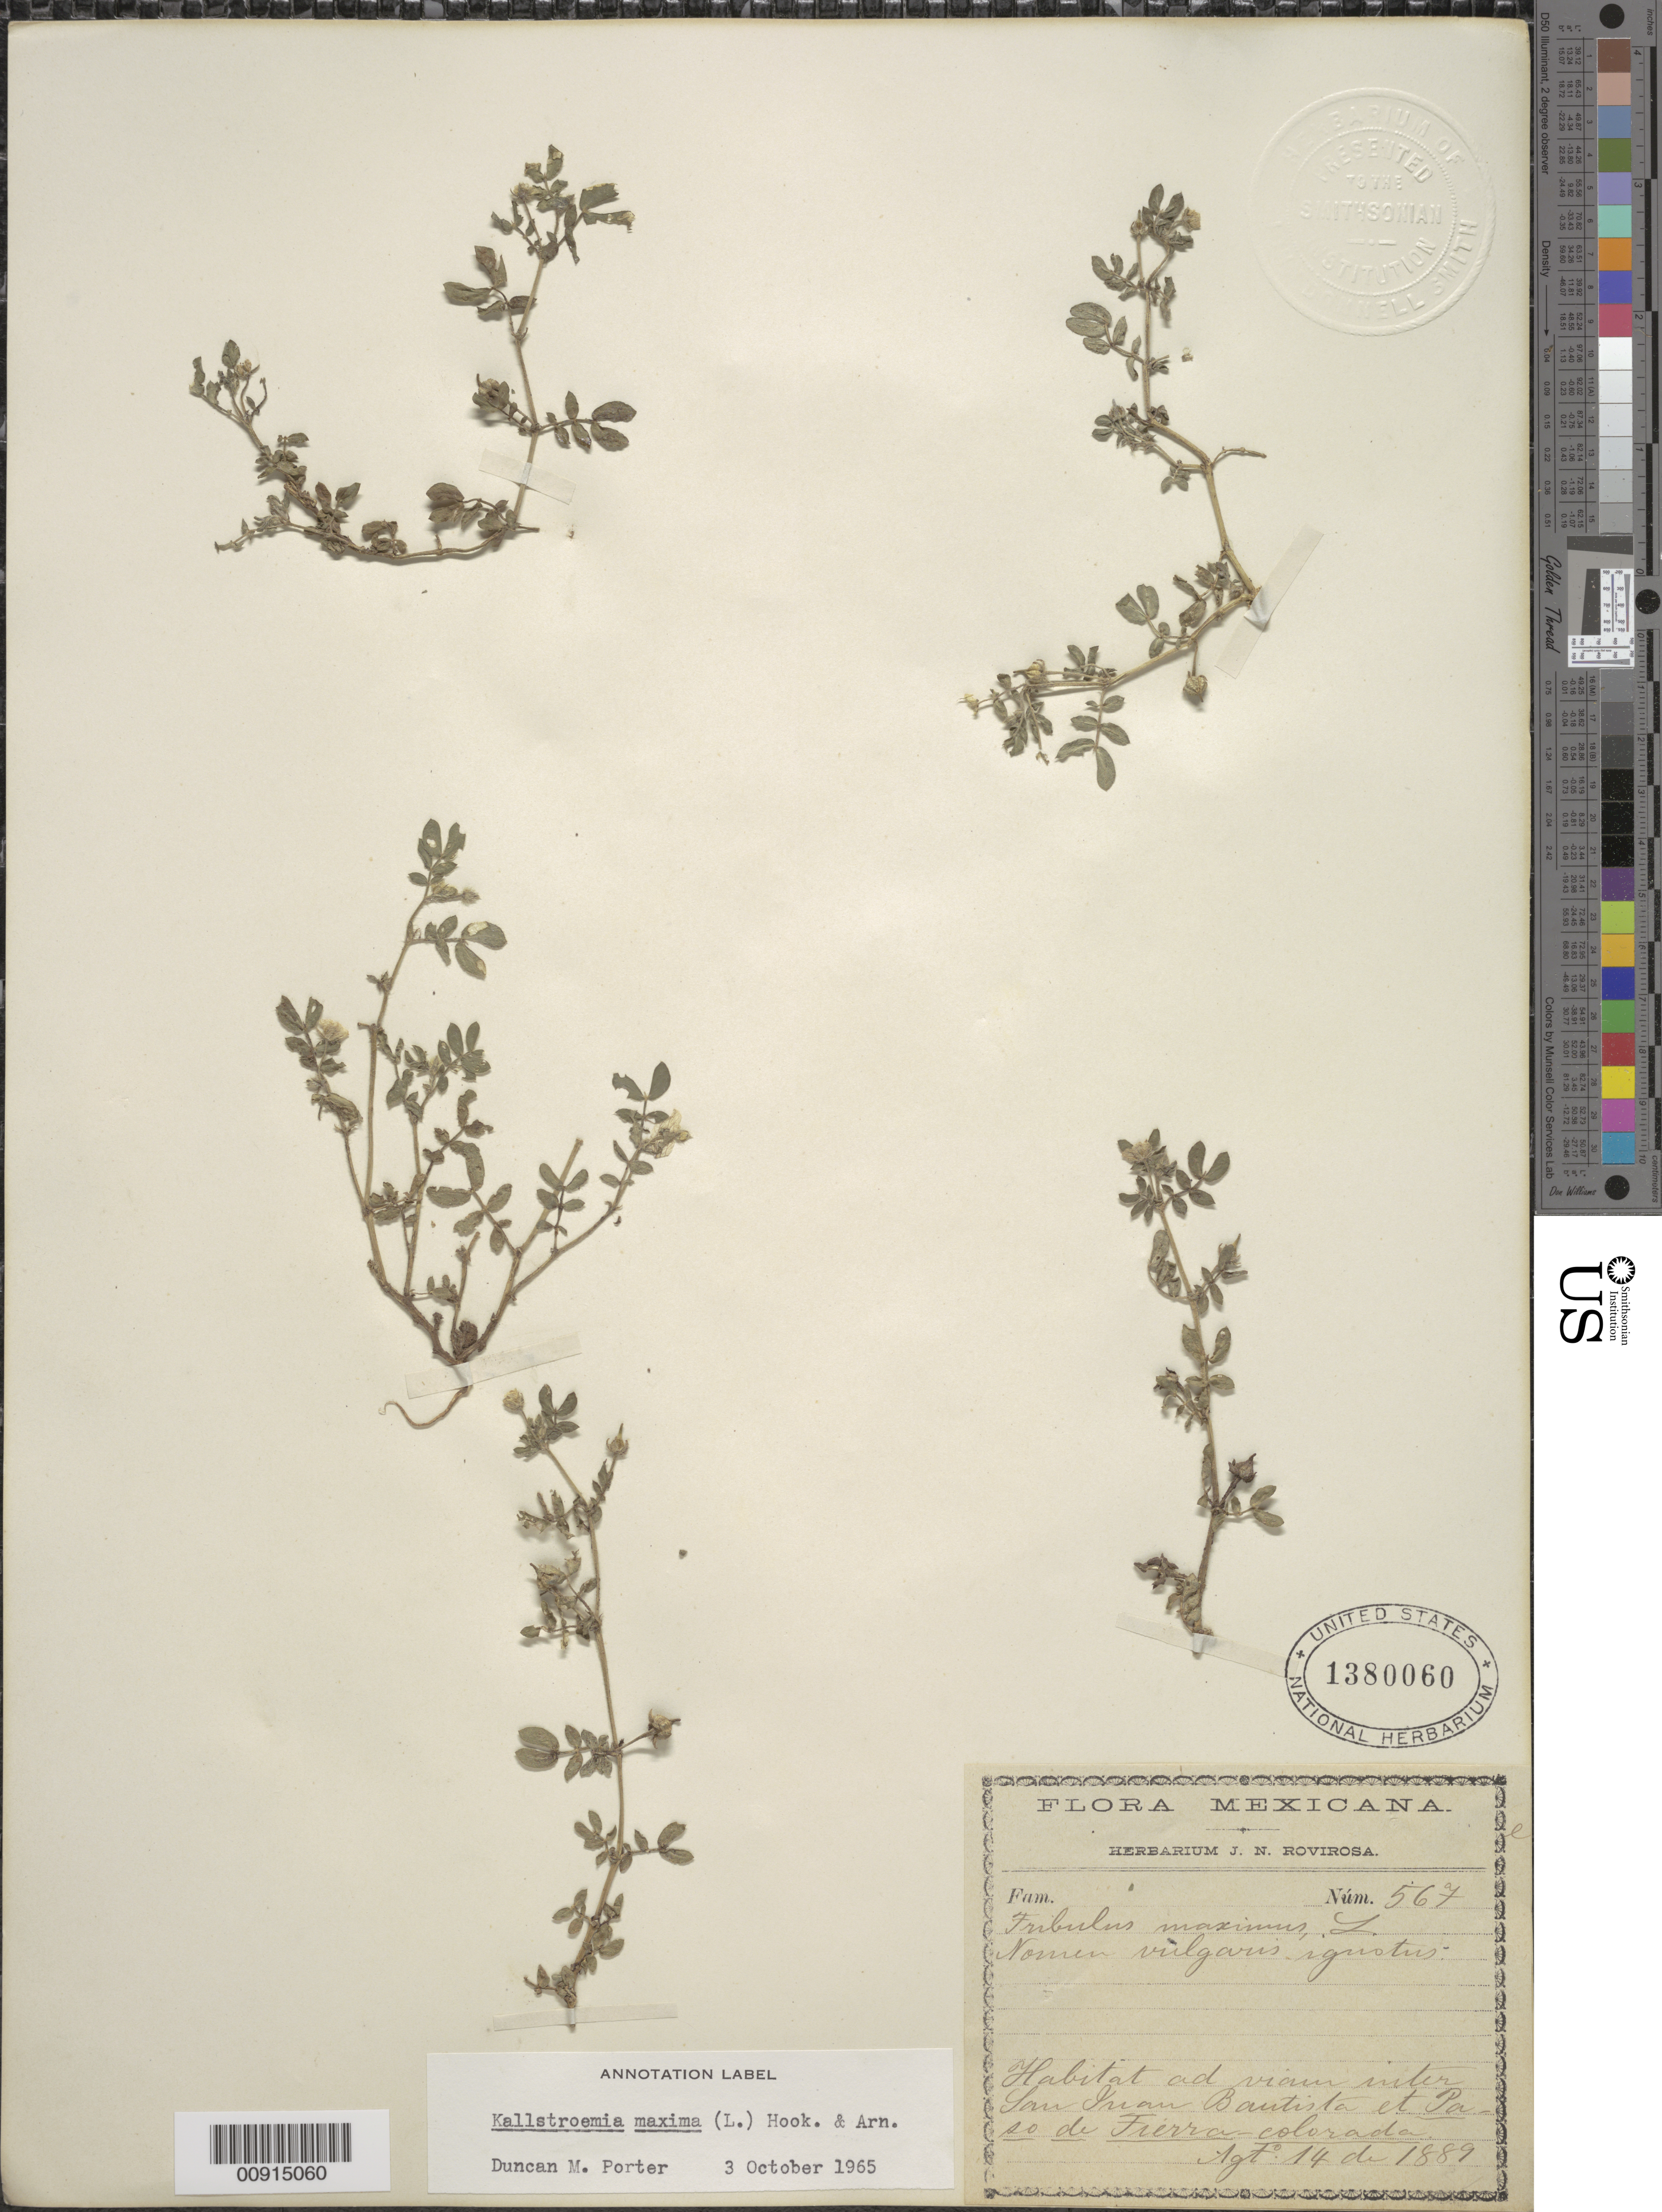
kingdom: Plantae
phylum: Tracheophyta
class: Magnoliopsida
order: Zygophyllales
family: Zygophyllaceae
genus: Kallstroemia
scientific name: Kallstroemia maxima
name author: (L.) Hook. & Arn.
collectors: J. N. Rovirosa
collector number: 567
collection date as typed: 14 Aug 1889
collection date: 1889-08-14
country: Mexico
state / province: Tabasco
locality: Ad viam inter San Juan Bautista et Paso de Tierra Colorada (Tabasco).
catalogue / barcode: US 1380060